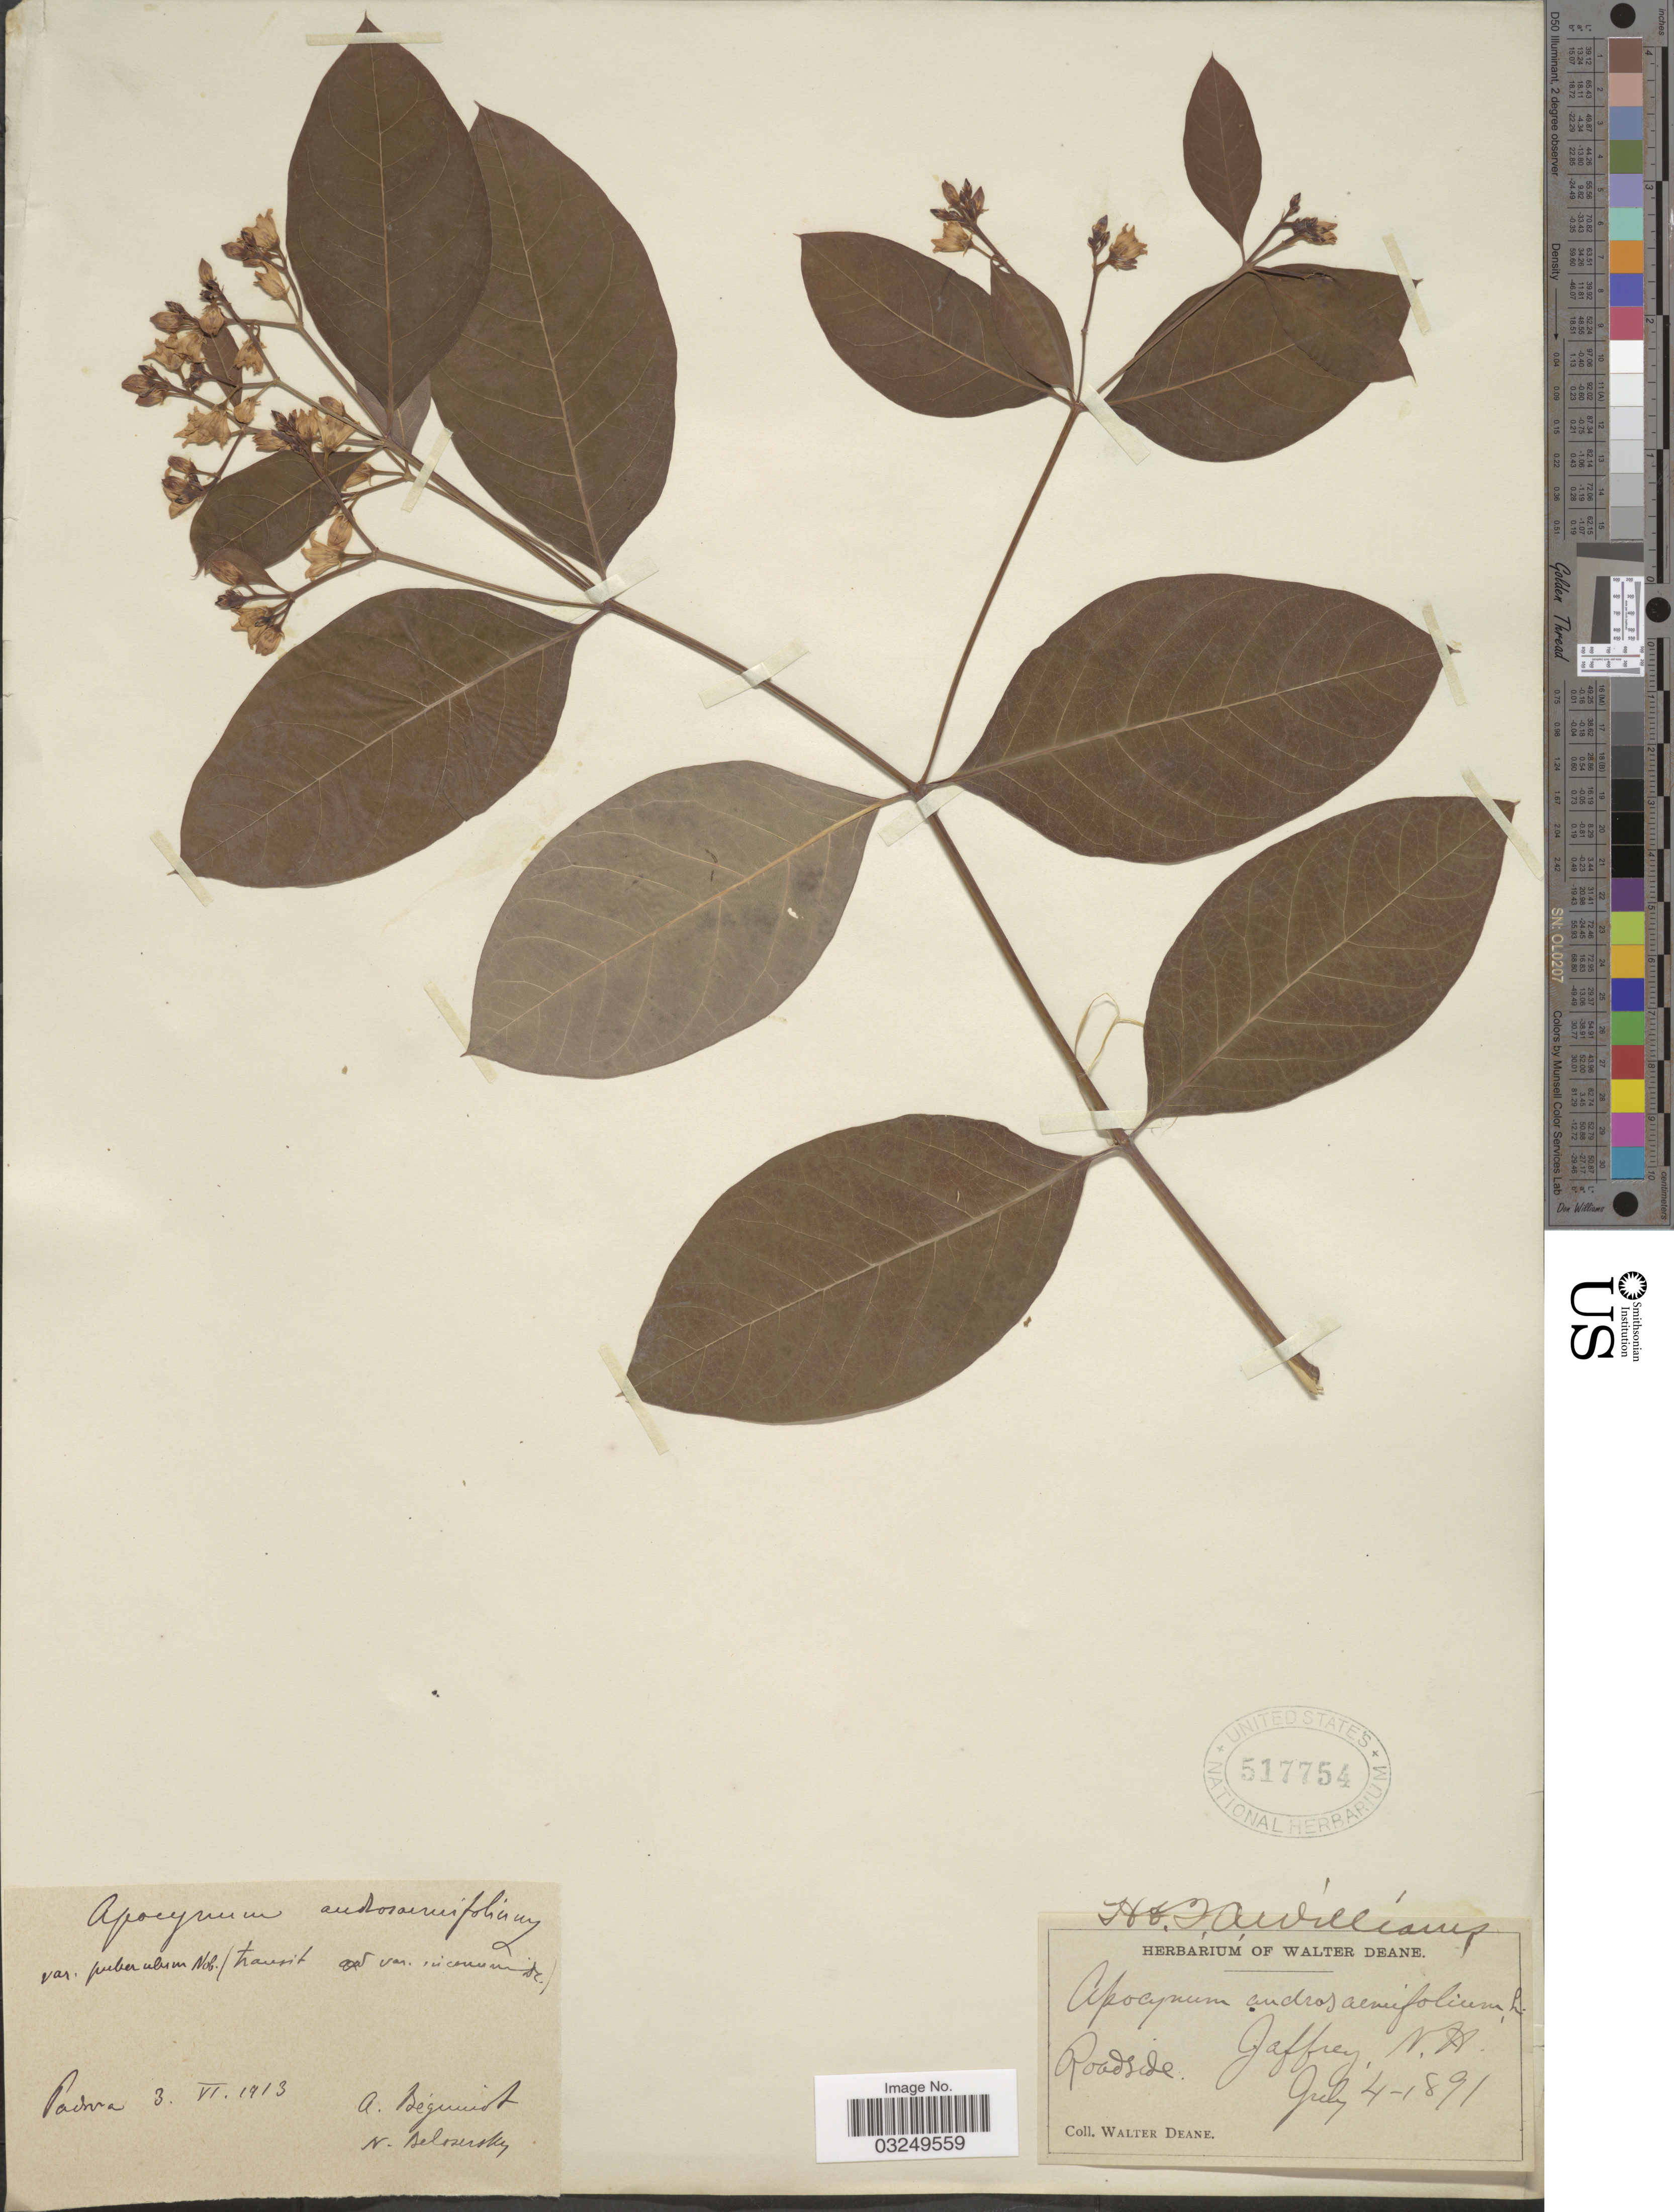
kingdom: Plantae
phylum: Tracheophyta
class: Magnoliopsida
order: Gentianales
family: Apocynaceae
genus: Apocynum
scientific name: Apocynum androsaemifolium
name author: L.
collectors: W. Deane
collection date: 1891-07-04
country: United States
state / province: New Hampshire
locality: Roadside. Jaffrey, N. H.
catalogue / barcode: US 517754